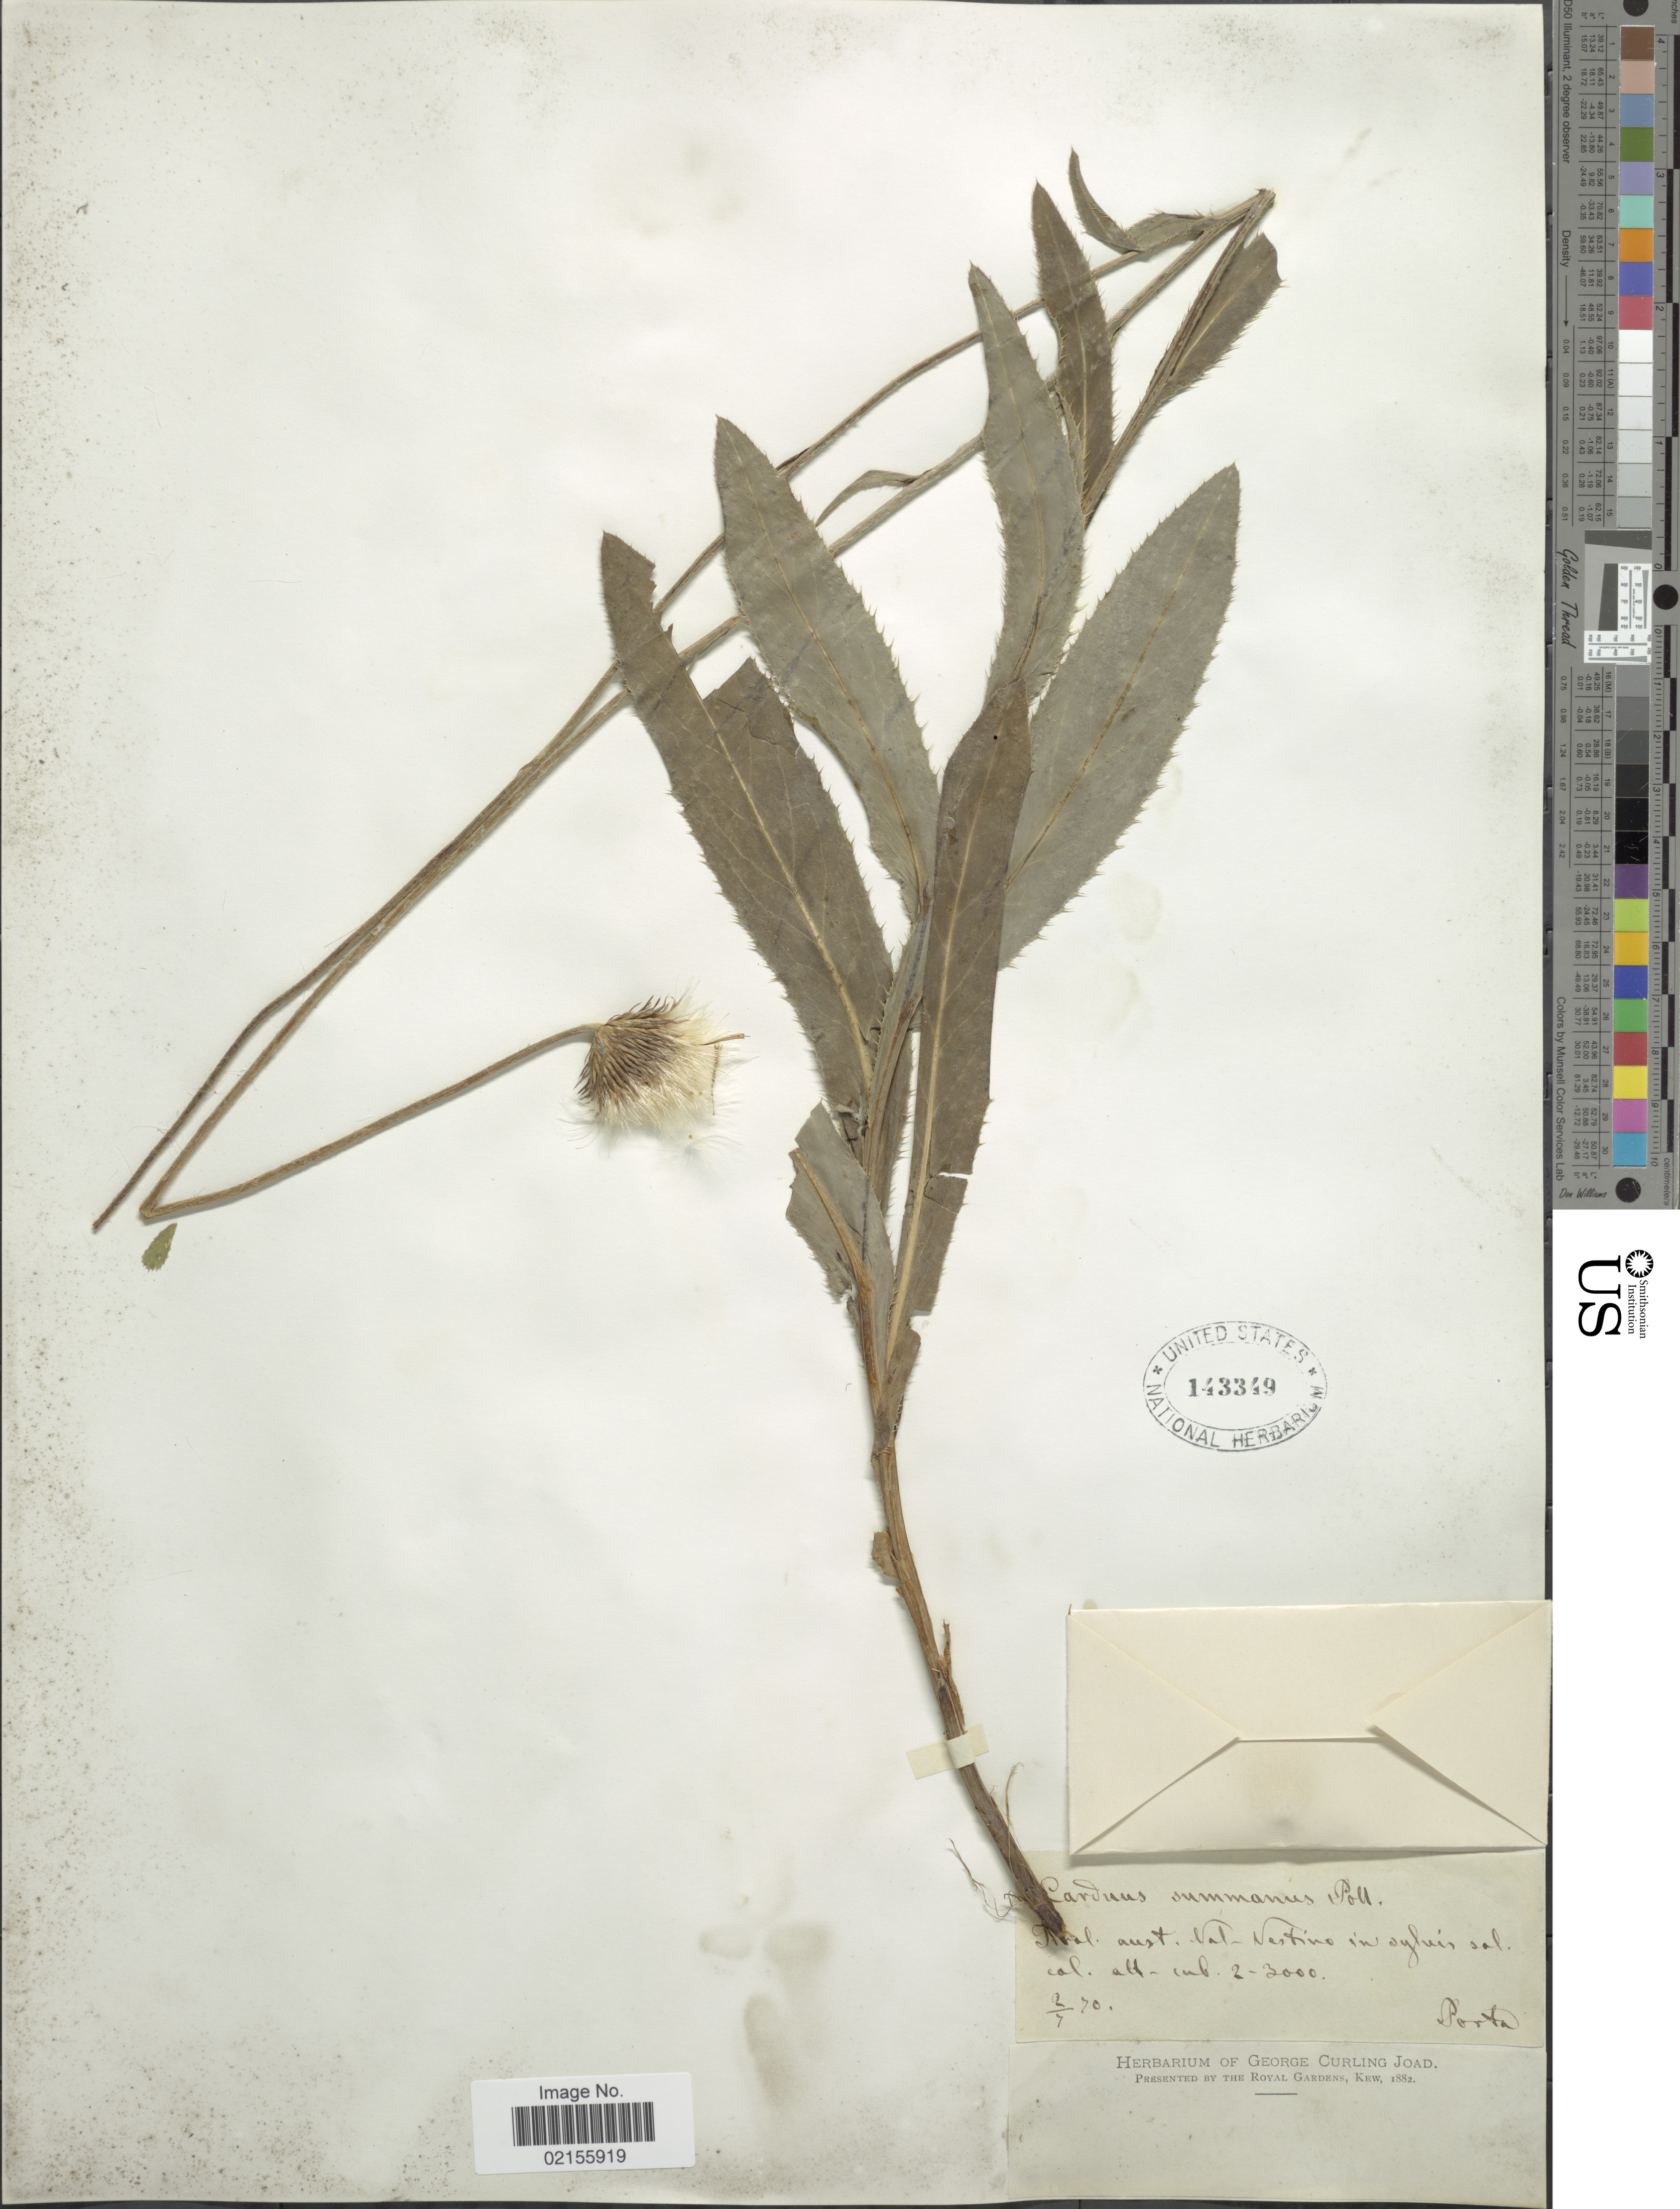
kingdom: Plantae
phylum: Tracheophyta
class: Magnoliopsida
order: Asterales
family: Asteraceae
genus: Carduus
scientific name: Carduus summanus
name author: Poll.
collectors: -- Porta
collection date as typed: Transcribed d/m/y: 2/7/70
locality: [illegible text] aust, Val - Vestino in sylvis sol cal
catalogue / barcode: US 143349